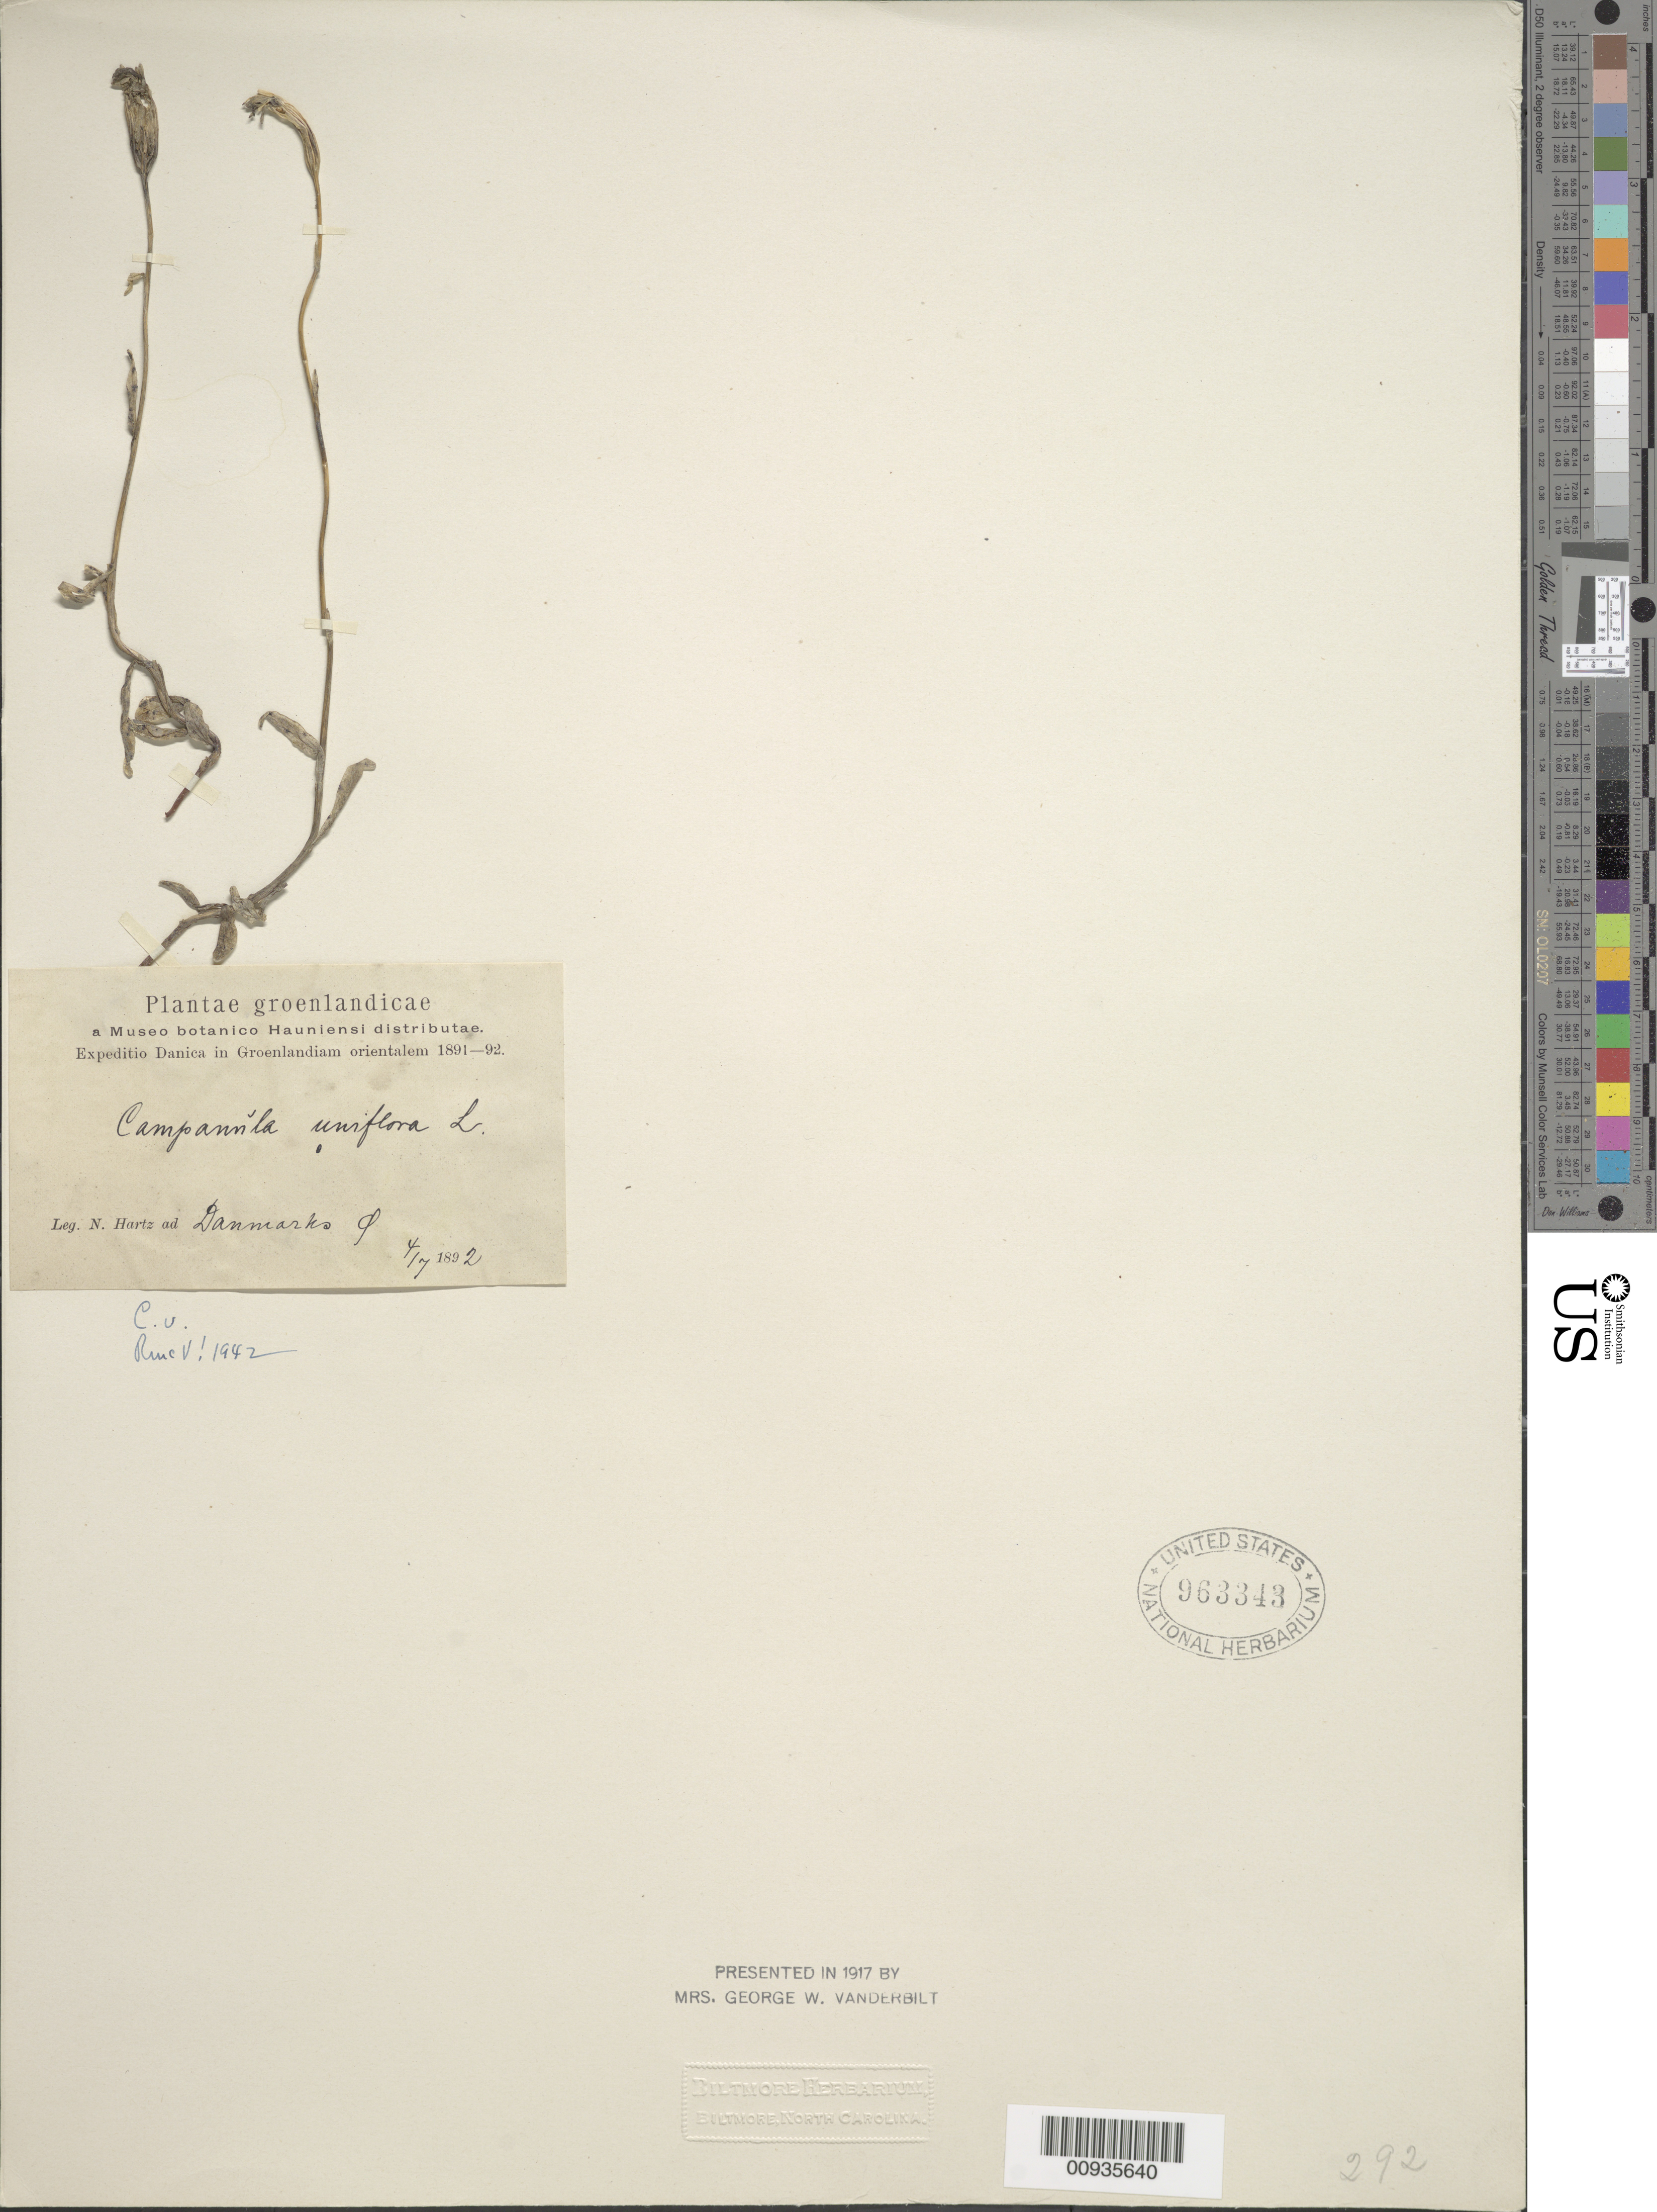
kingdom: Plantae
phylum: Tracheophyta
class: Magnoliopsida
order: Asterales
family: Campanulaceae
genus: Campanula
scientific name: Campanula uniflora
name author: L.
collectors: N. Hartz & O. Danmarks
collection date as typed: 4/7 1892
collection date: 1892-07-04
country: Greenland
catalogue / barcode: US 963343